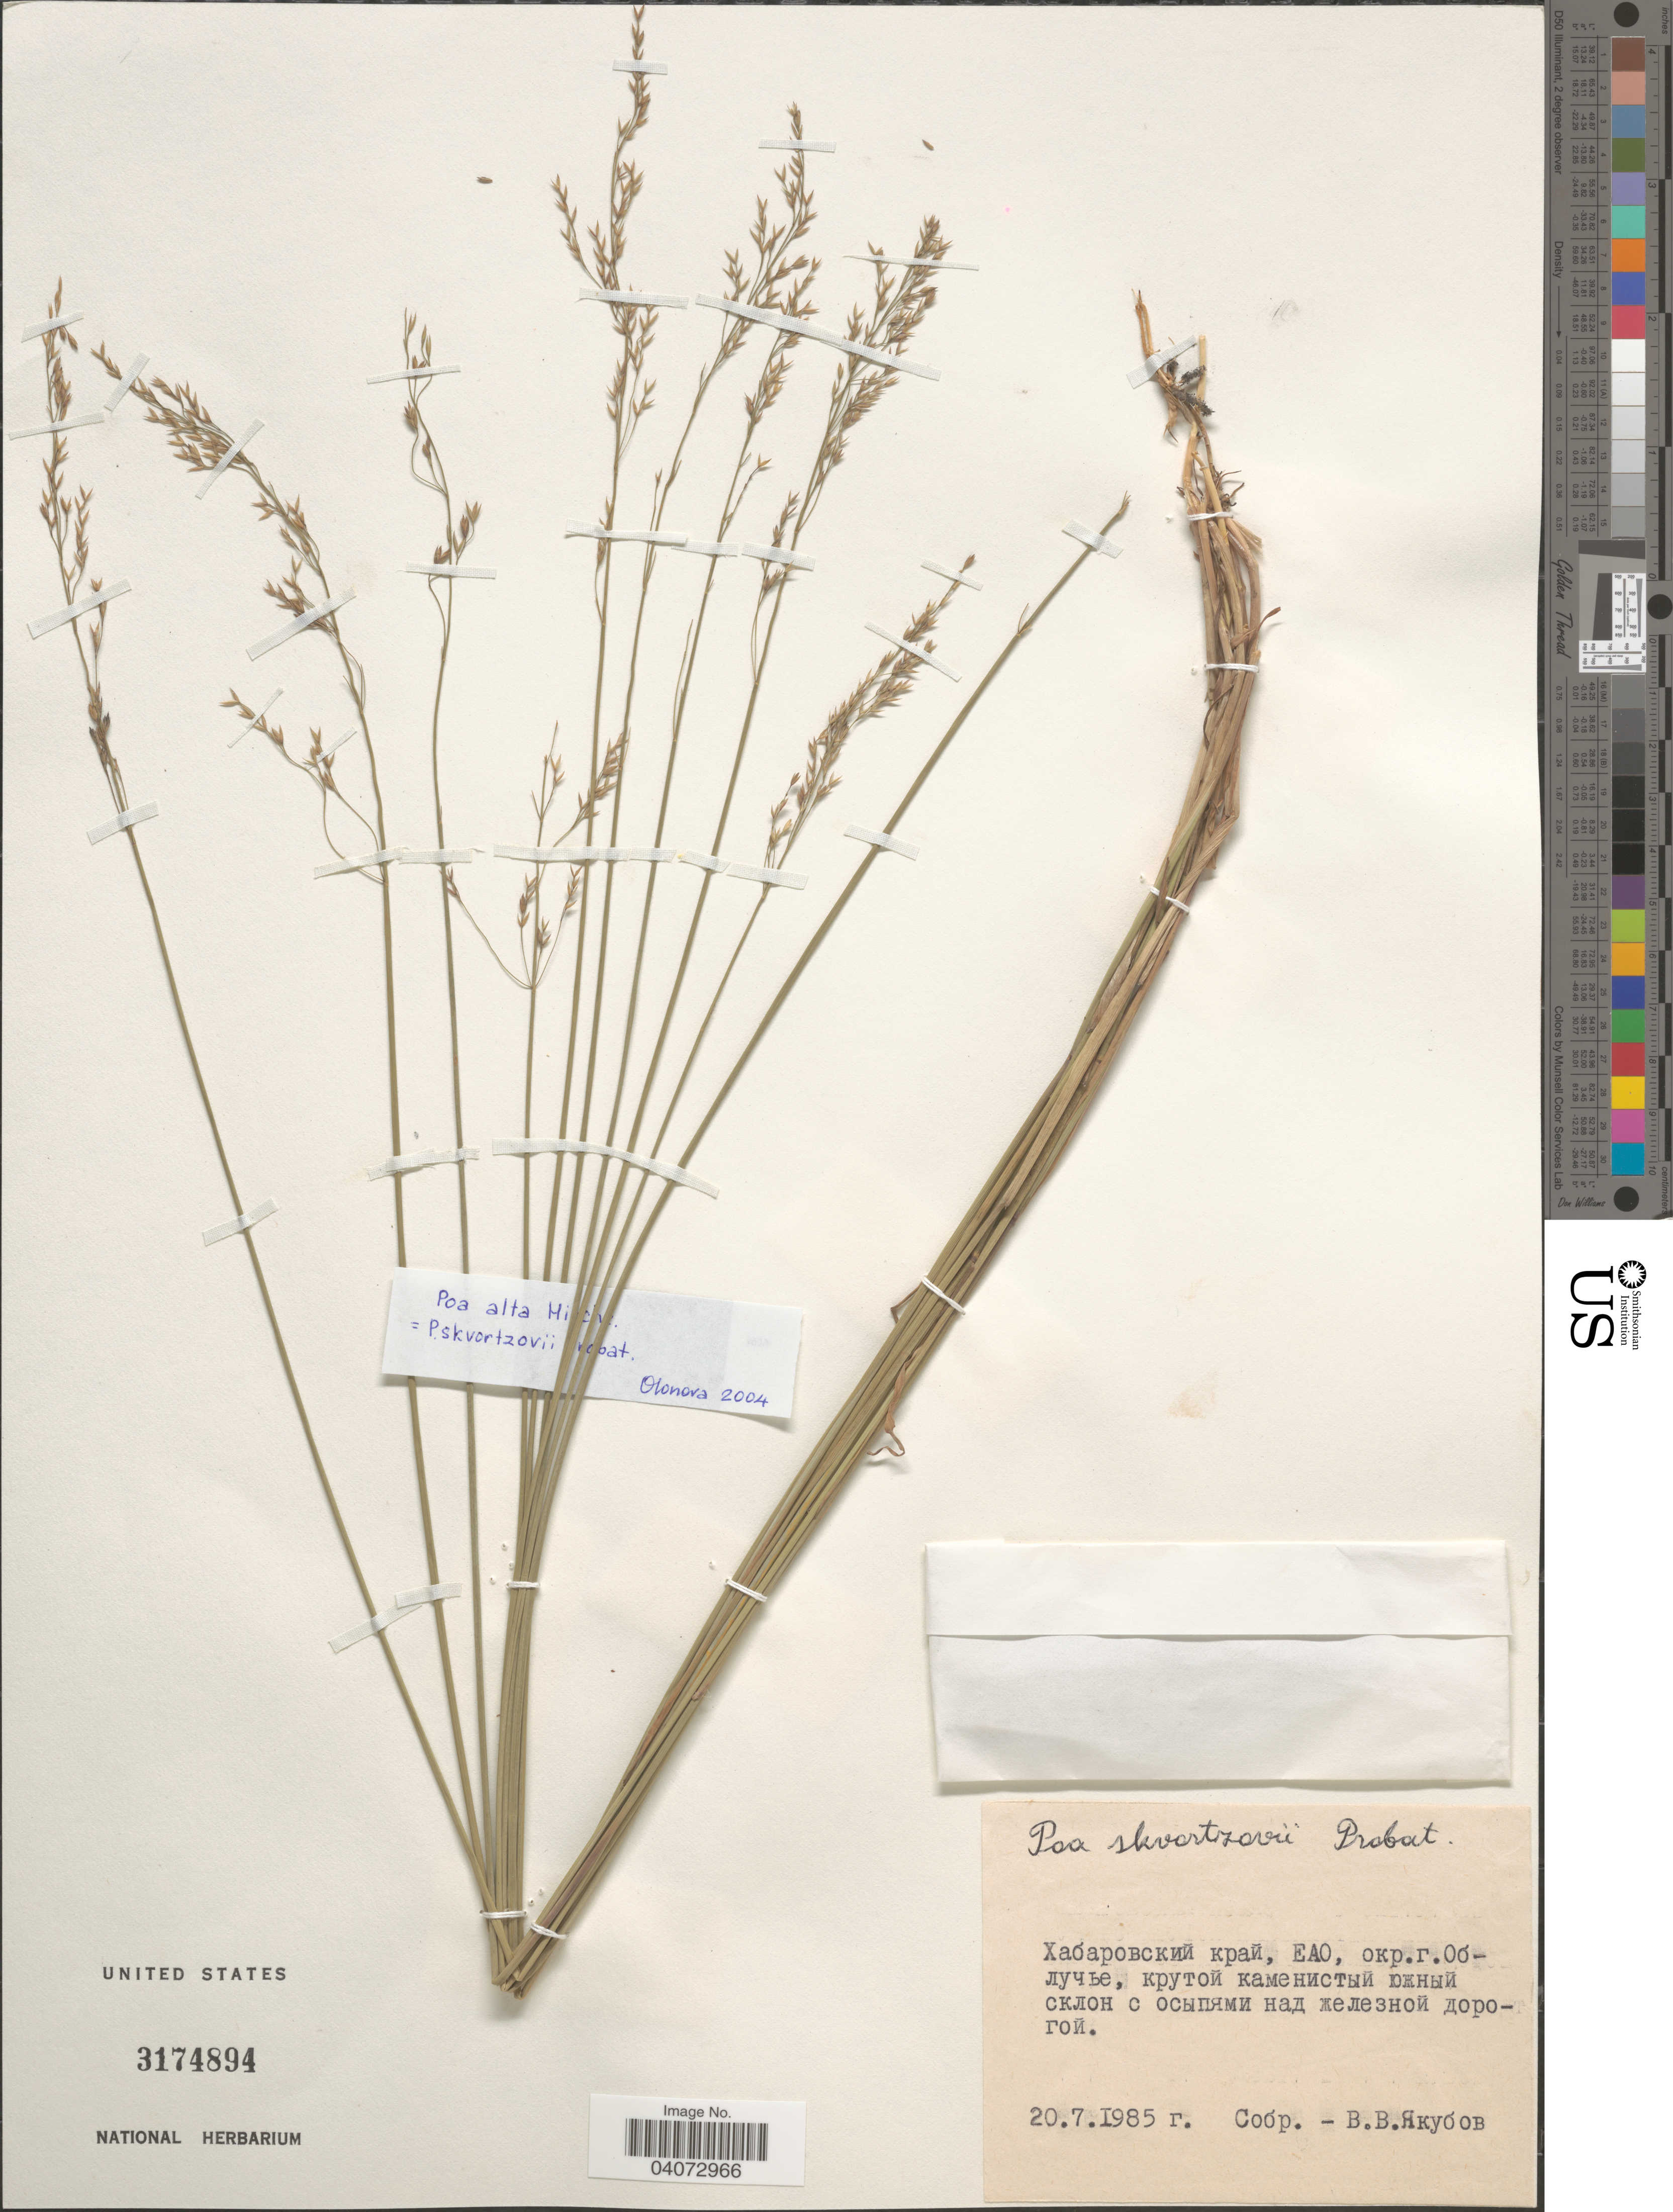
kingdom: Plantae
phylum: Tracheophyta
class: Liliopsida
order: Poales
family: Poaceae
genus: Poa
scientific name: Poa alta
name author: Hitchc.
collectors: V. Yakubov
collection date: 1985-07-20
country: Russian Federation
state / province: Khabarovsk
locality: Vicinity of Obluche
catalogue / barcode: US 3174894